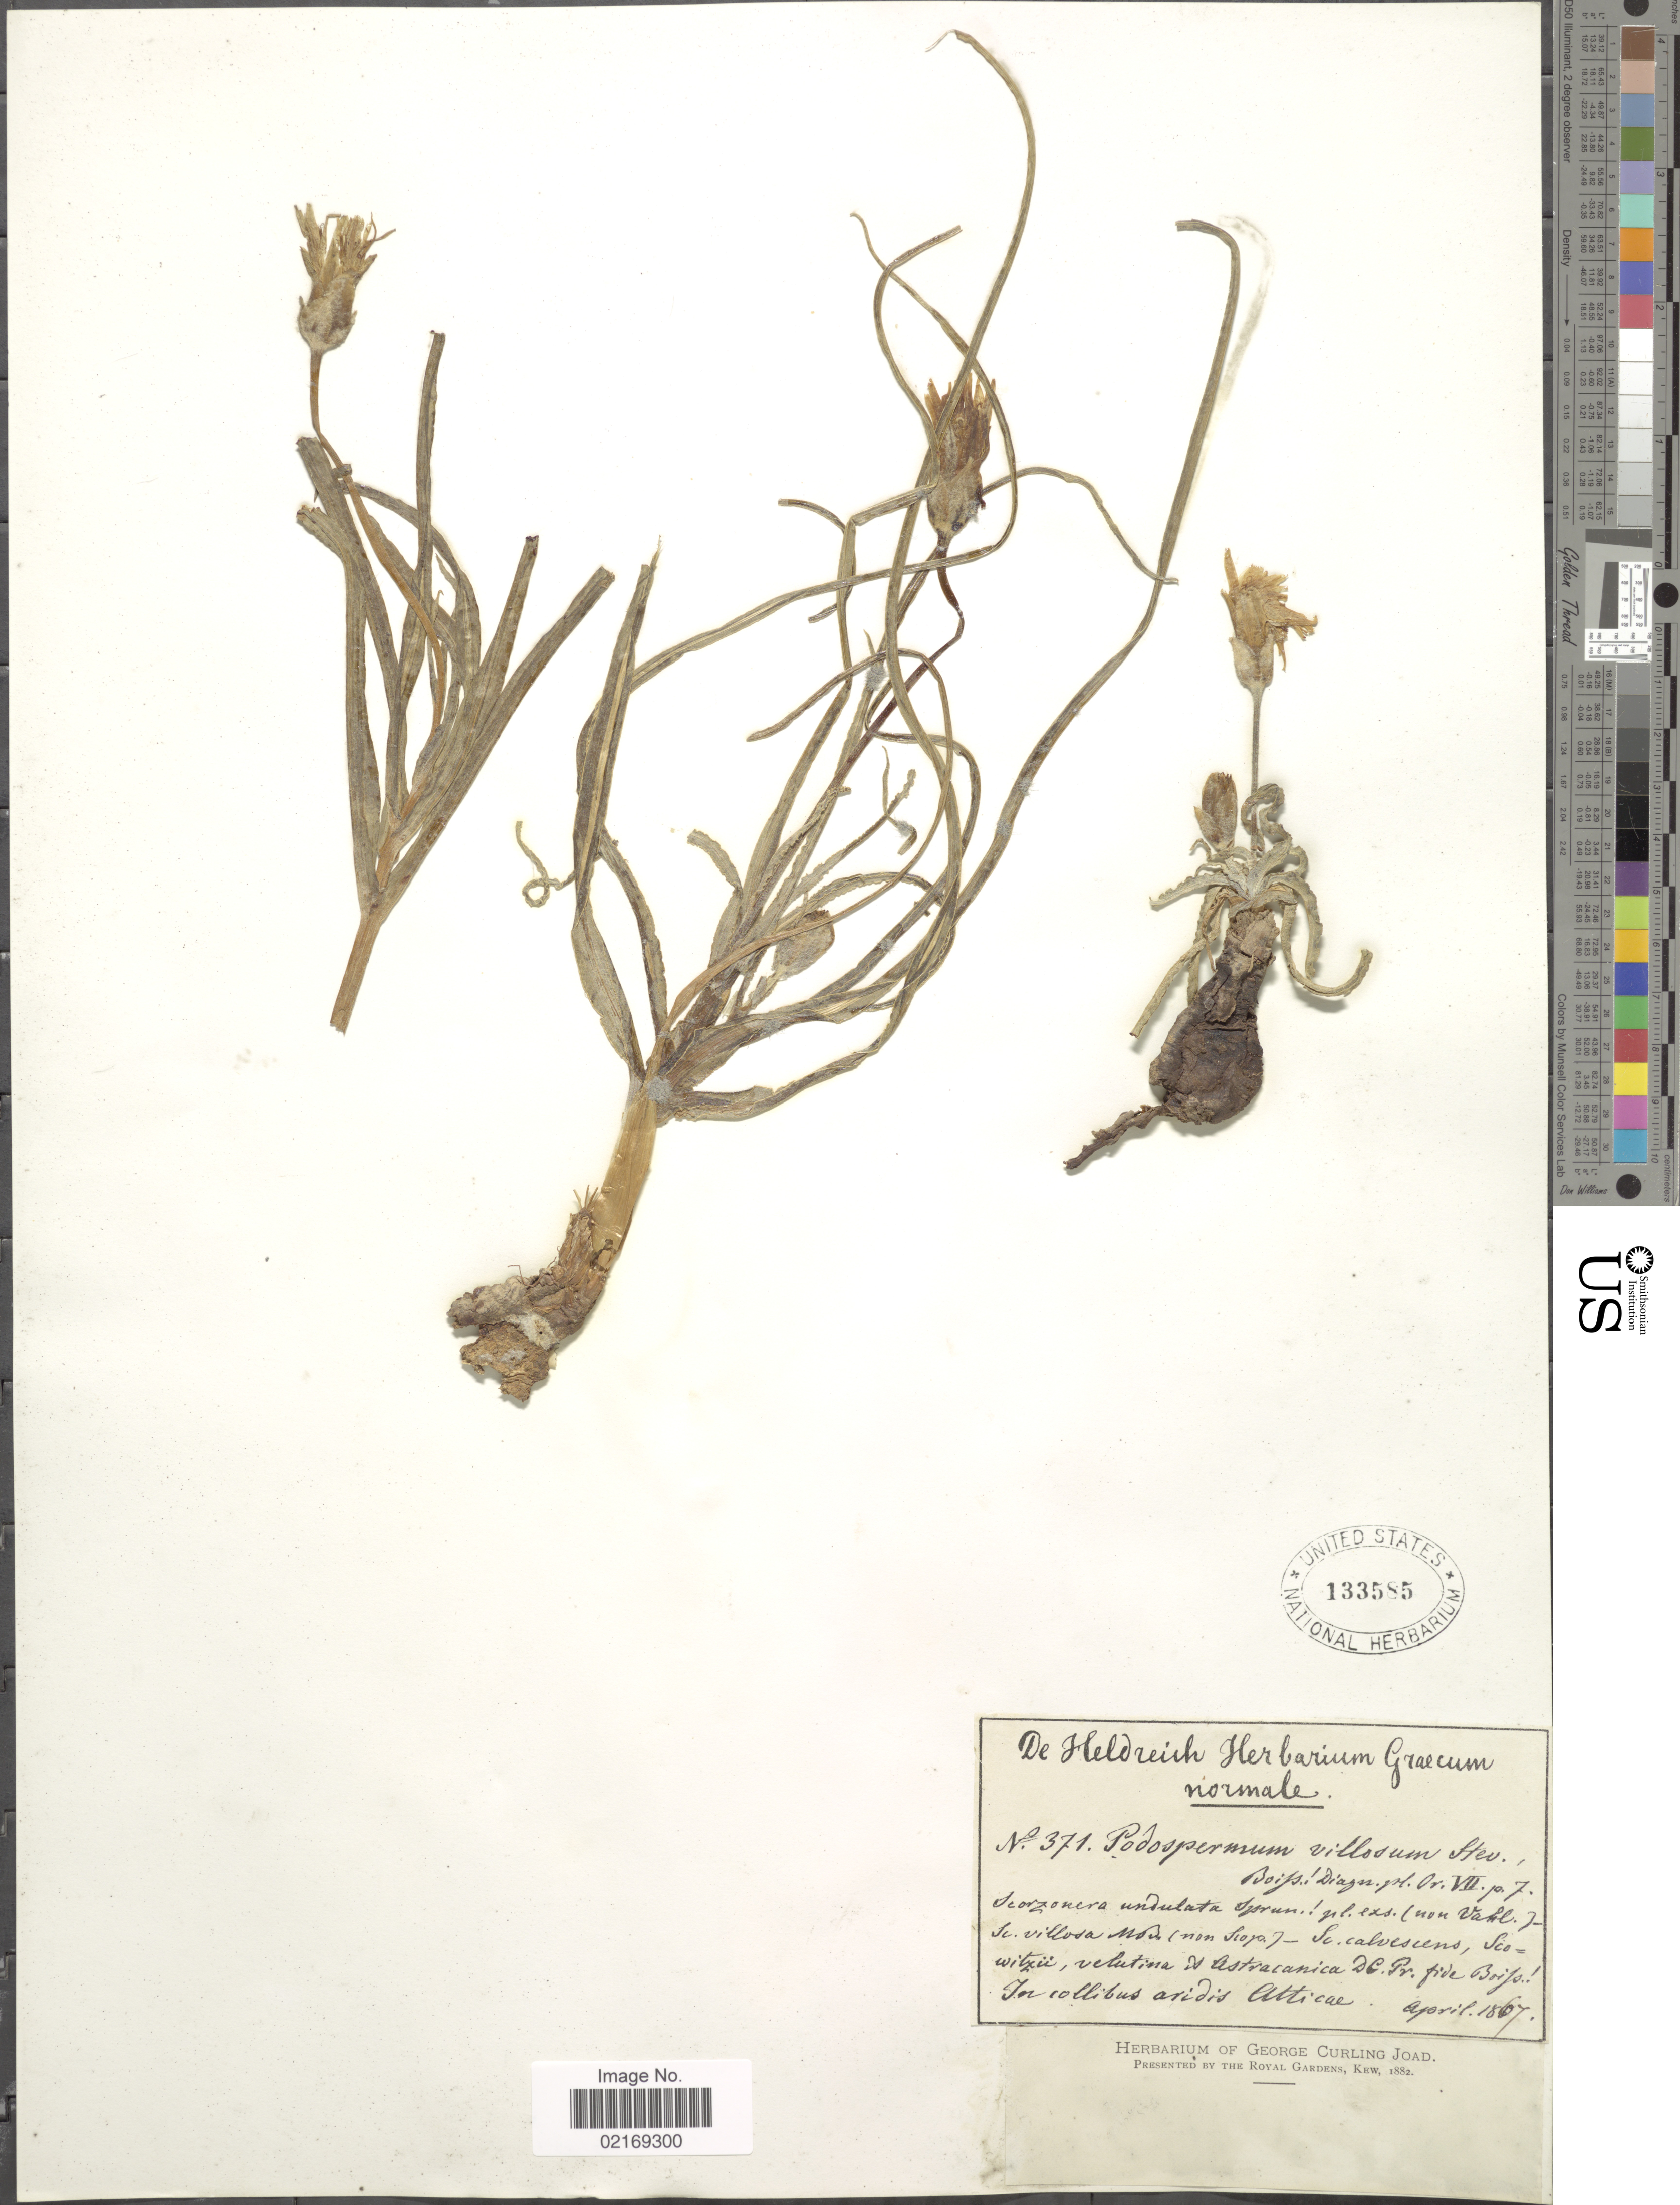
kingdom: Plantae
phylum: Tracheophyta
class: Magnoliopsida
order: Asterales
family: Asteraceae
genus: Scorzonera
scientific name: Scorzonera villosa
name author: Scop.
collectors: -. De Heldreich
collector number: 371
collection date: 1867-04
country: Greece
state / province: Attica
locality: Velutina ad Astracanica, in collibus aridis Attica.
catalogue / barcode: US 133585